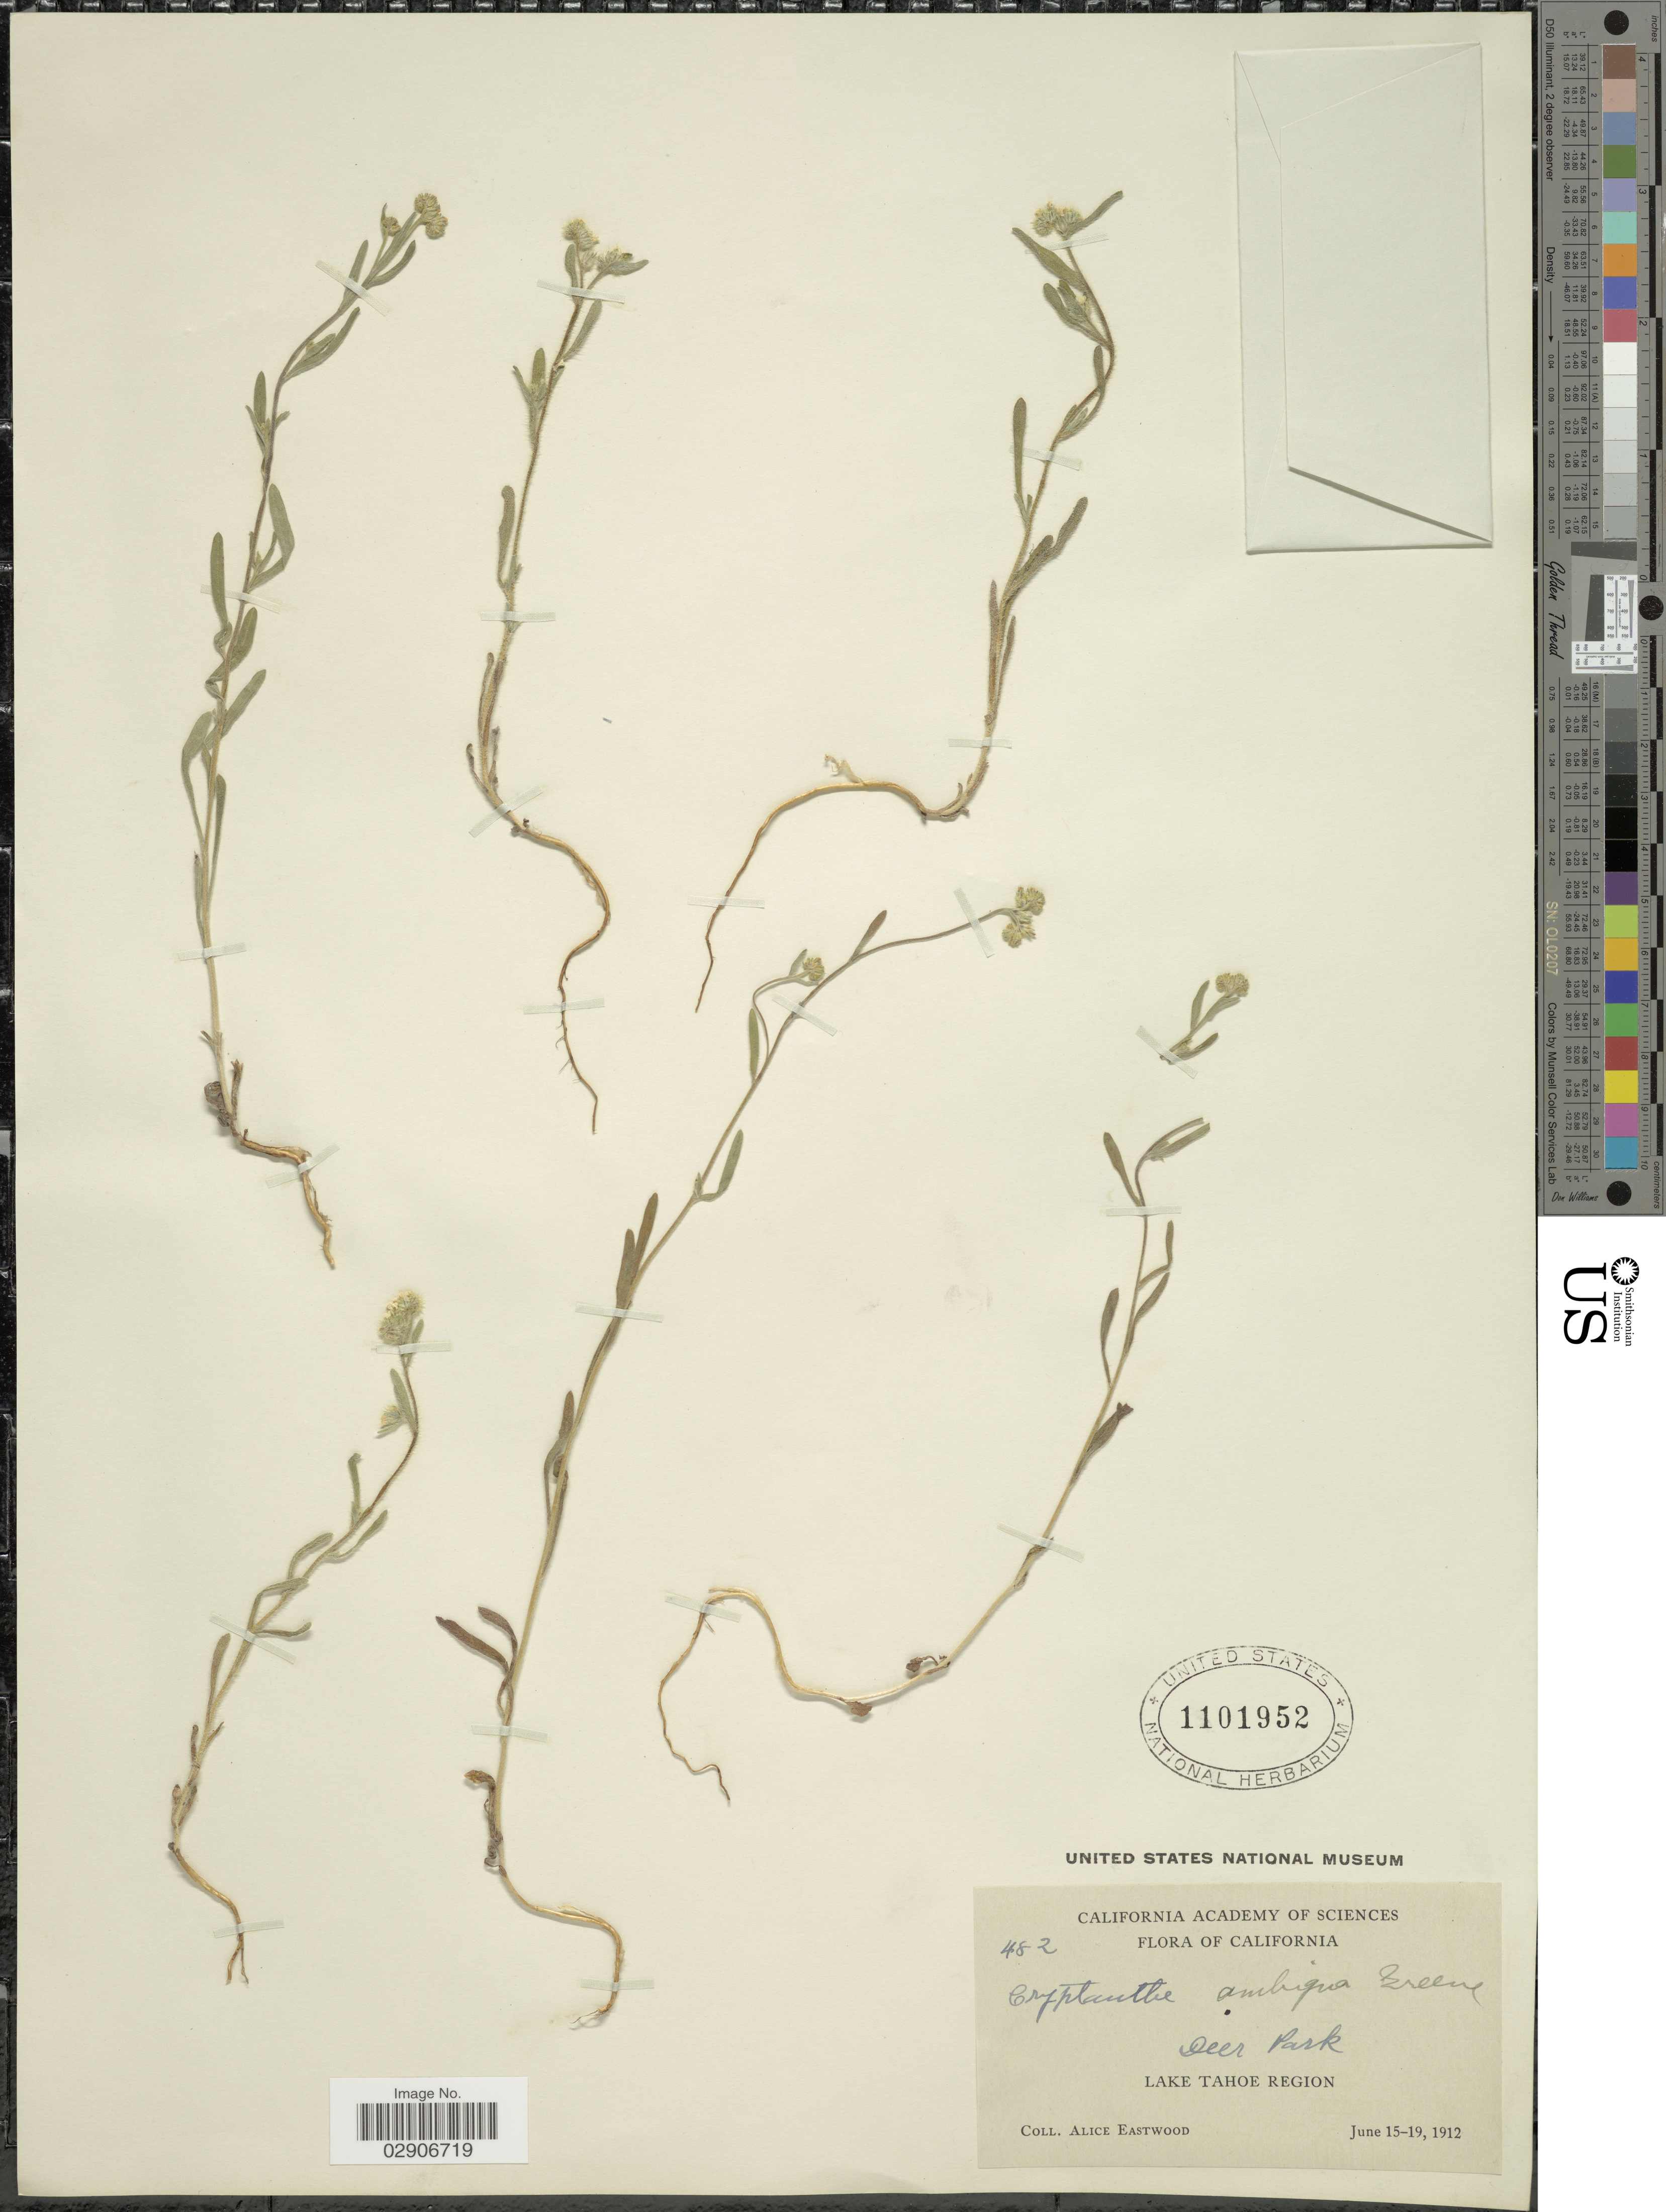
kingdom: Plantae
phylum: Tracheophyta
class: Magnoliopsida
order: Boraginales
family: Boraginaceae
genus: Cryptantha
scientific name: Cryptantha ambigua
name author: (A. Gray) Greene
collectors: A. Eastwood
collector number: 452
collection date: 1912-06-15/1912-06-19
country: United States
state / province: California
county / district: Sierra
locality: Deer Park, Lake Tahoe Region. California.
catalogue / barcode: US 1101952